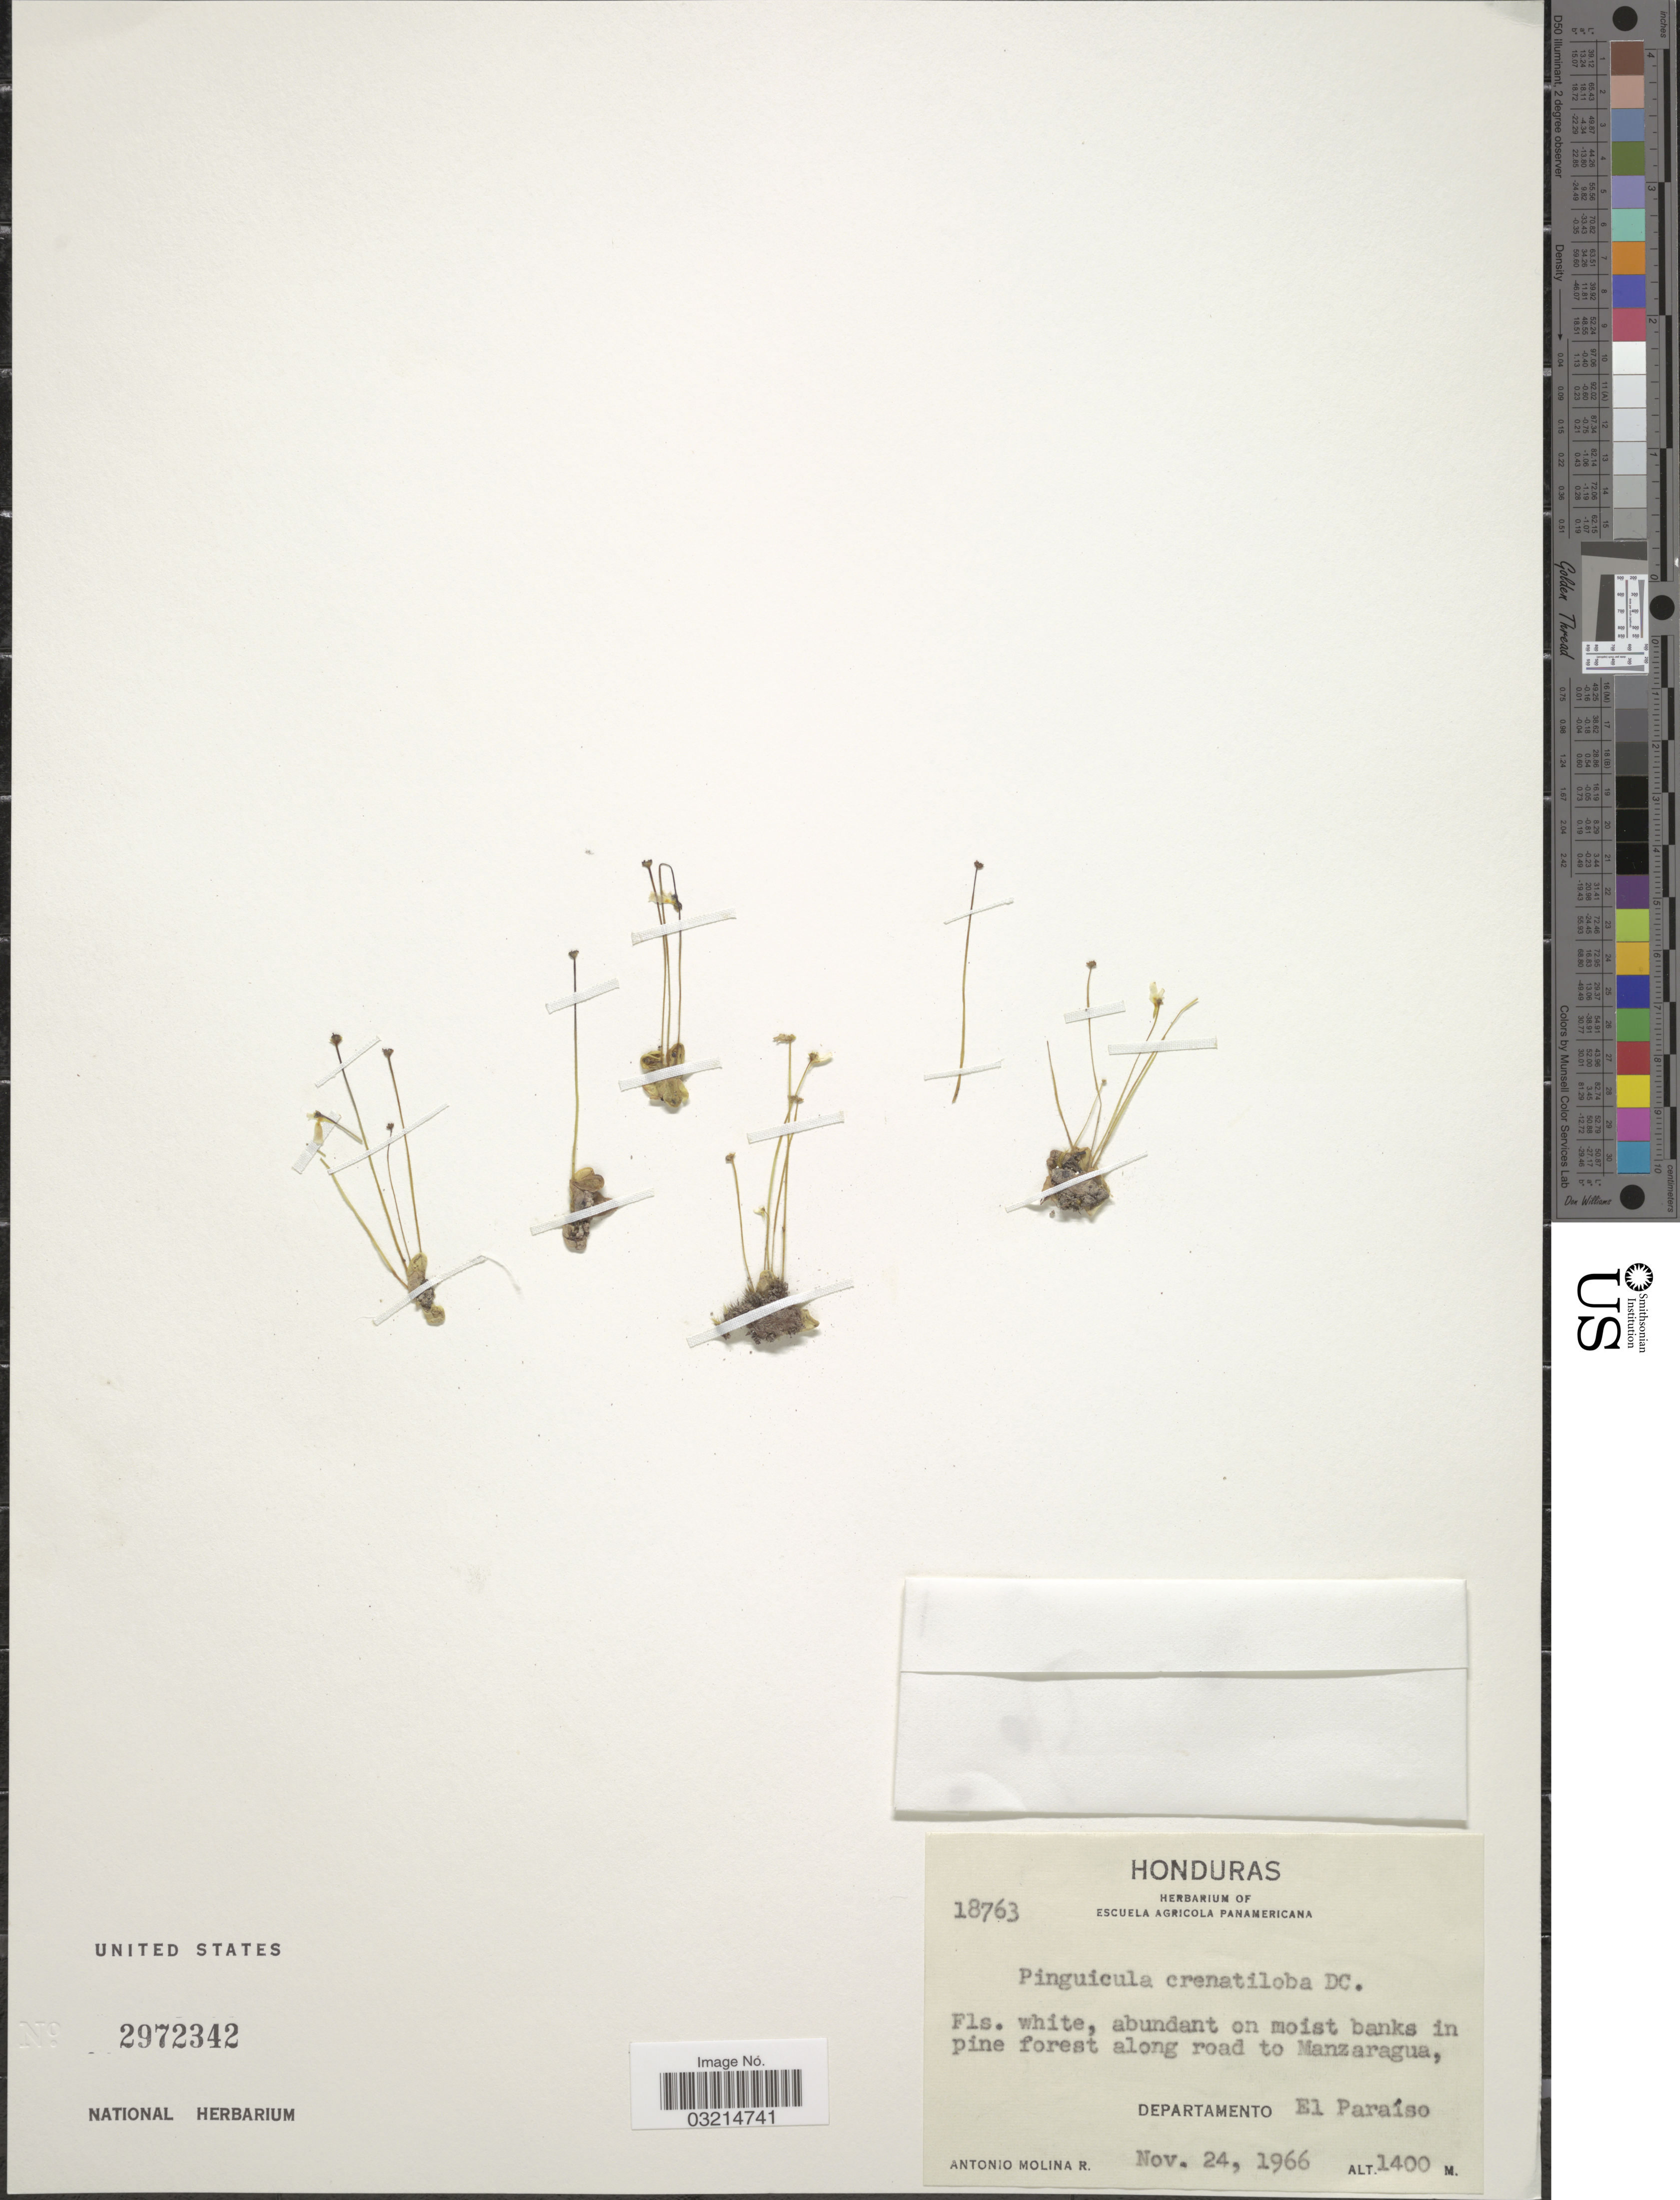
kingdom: Plantae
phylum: Tracheophyta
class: Magnoliopsida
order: Lamiales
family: Lentibulariaceae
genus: Pinguicula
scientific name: Pinguicula crenatiloba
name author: A. DC.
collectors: A. Molina R.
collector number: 18763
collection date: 1966-11-24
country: Honduras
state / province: El Paraíso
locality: Abundant on moist banks in pine forest along road to Manzaragua, Departamento El Paraíso.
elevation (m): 1400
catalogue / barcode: US 2972342